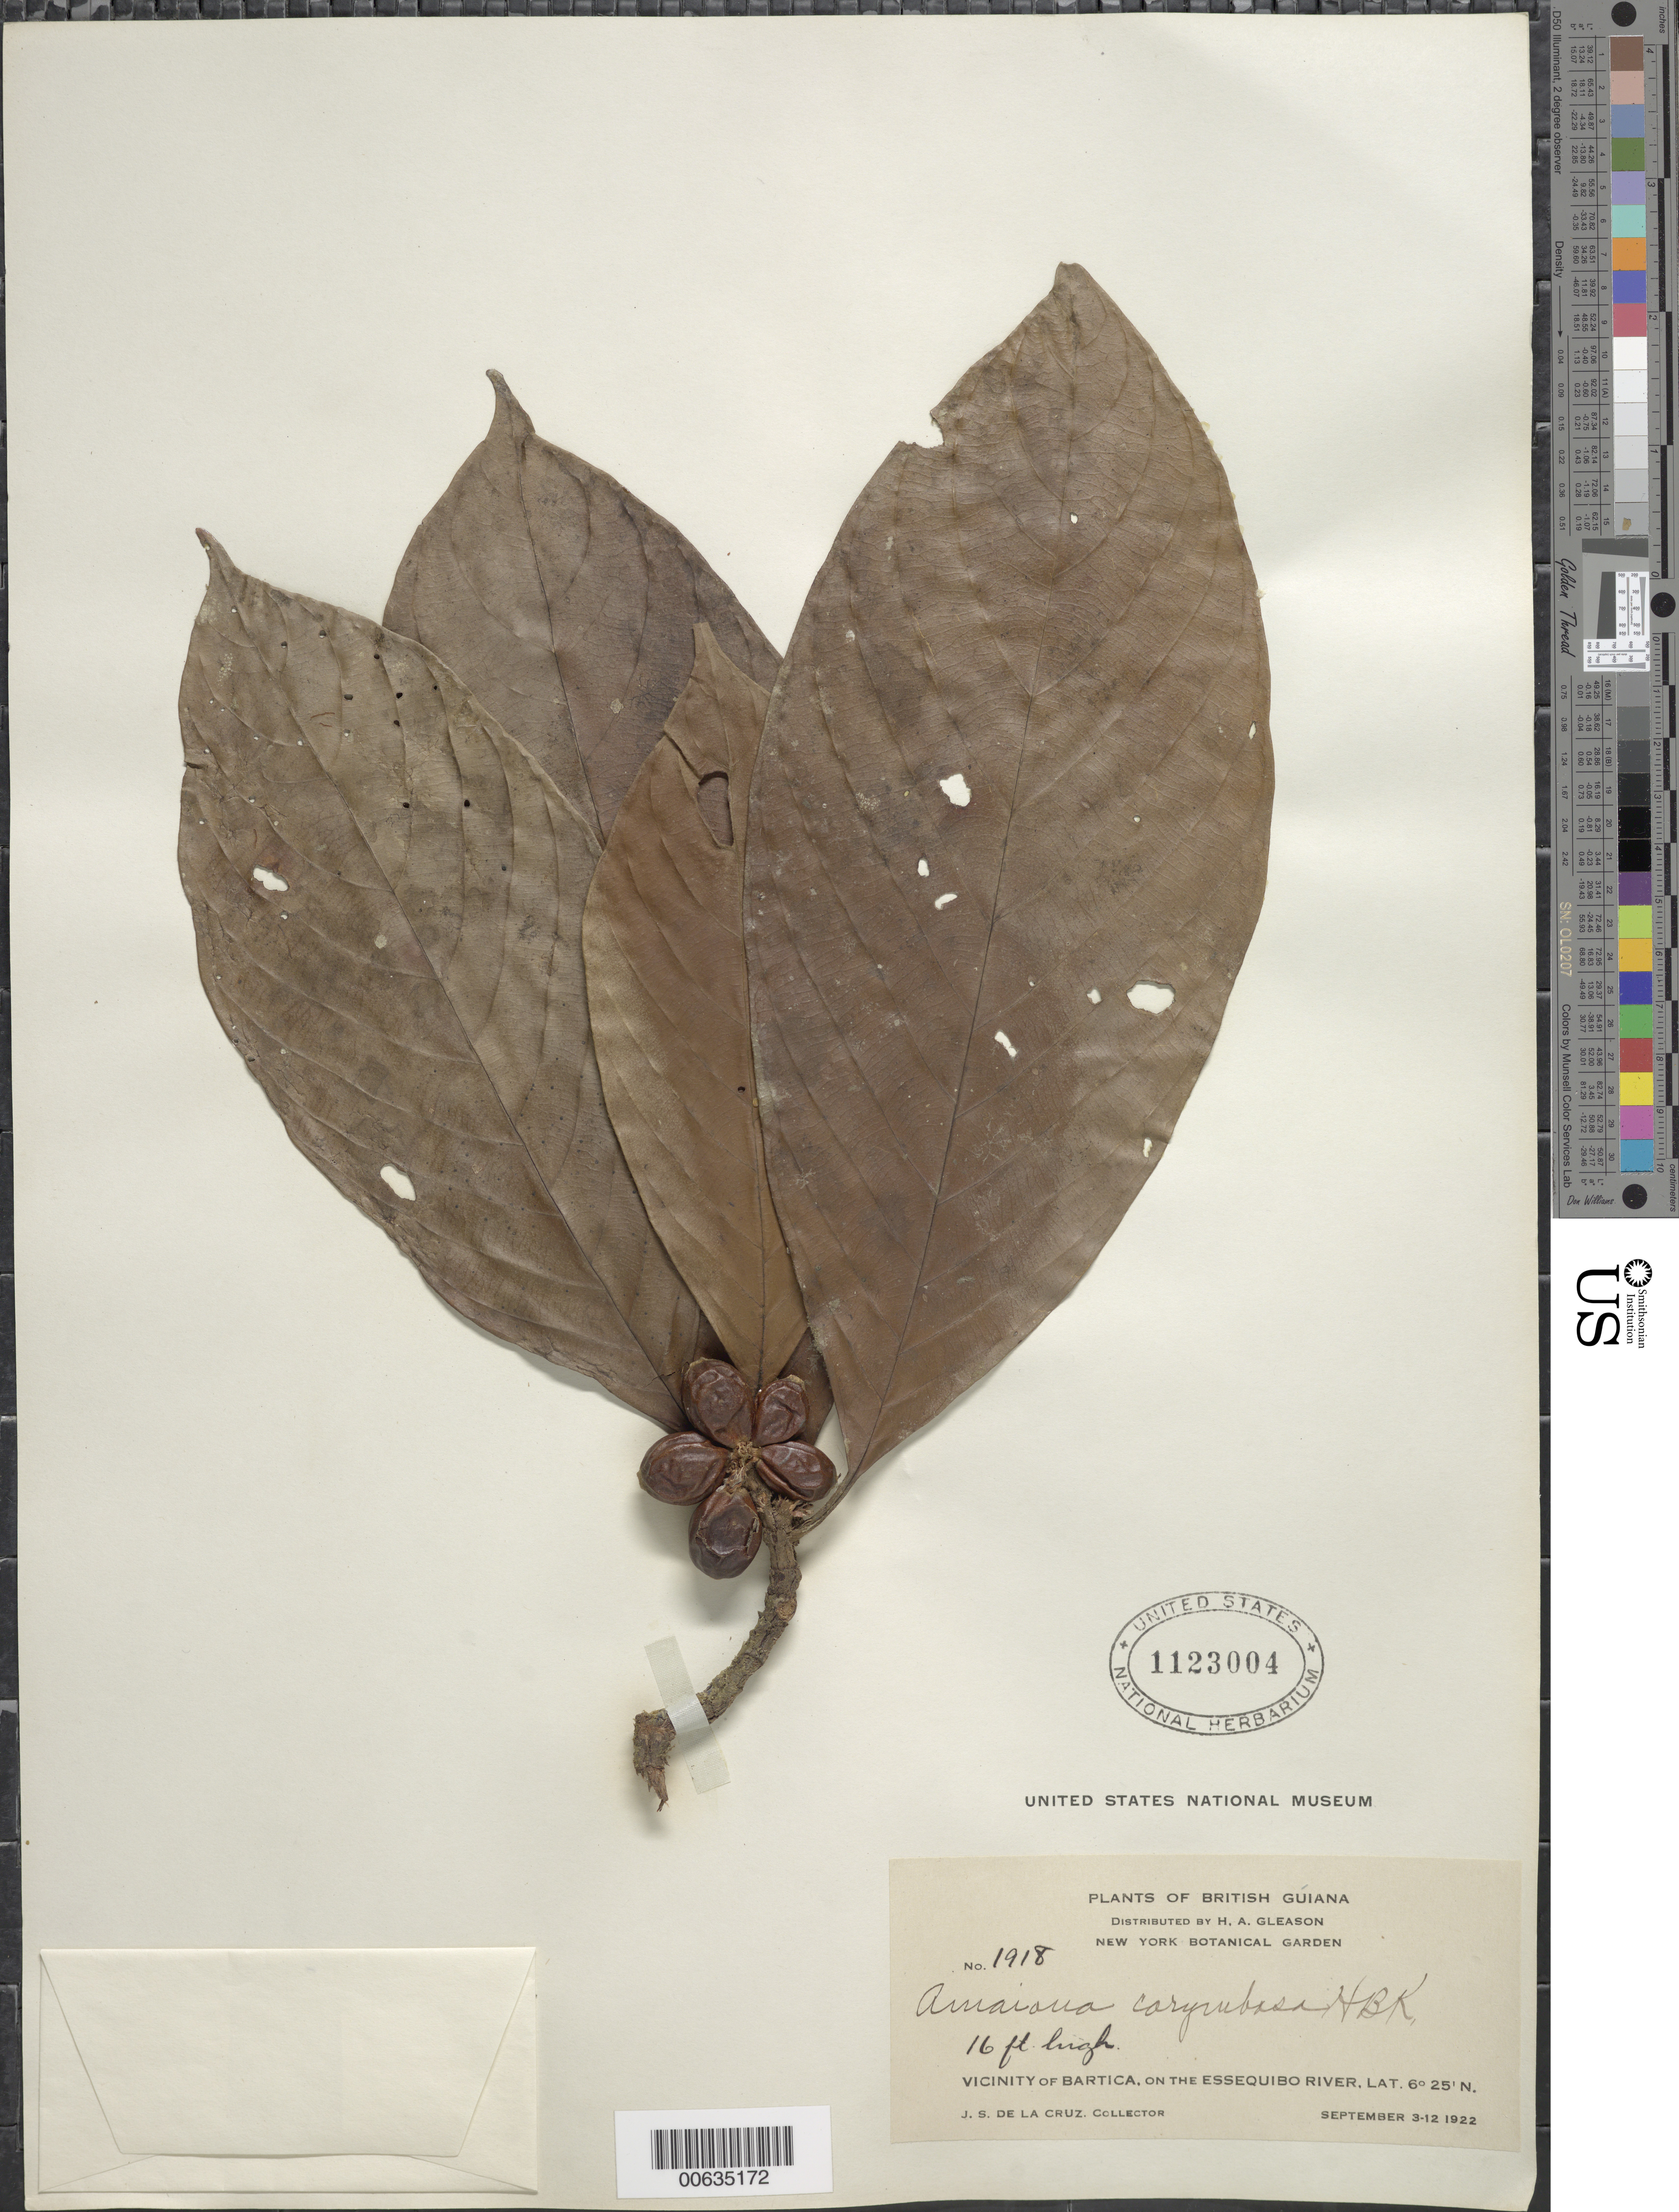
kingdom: Plantae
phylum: Tracheophyta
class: Magnoliopsida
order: Gentianales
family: Rubiaceae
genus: Amaioua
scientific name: Amaioua corymbosa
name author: Kunth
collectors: J. S. de la Cruz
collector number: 1918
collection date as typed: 3-Sep-22 to 12-Sep-22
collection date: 1922-09-03/1922-09-12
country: Guyana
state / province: Cuyuni-Mazaruni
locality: Bartica, vic., on the Essequibo River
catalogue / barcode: US 1123004